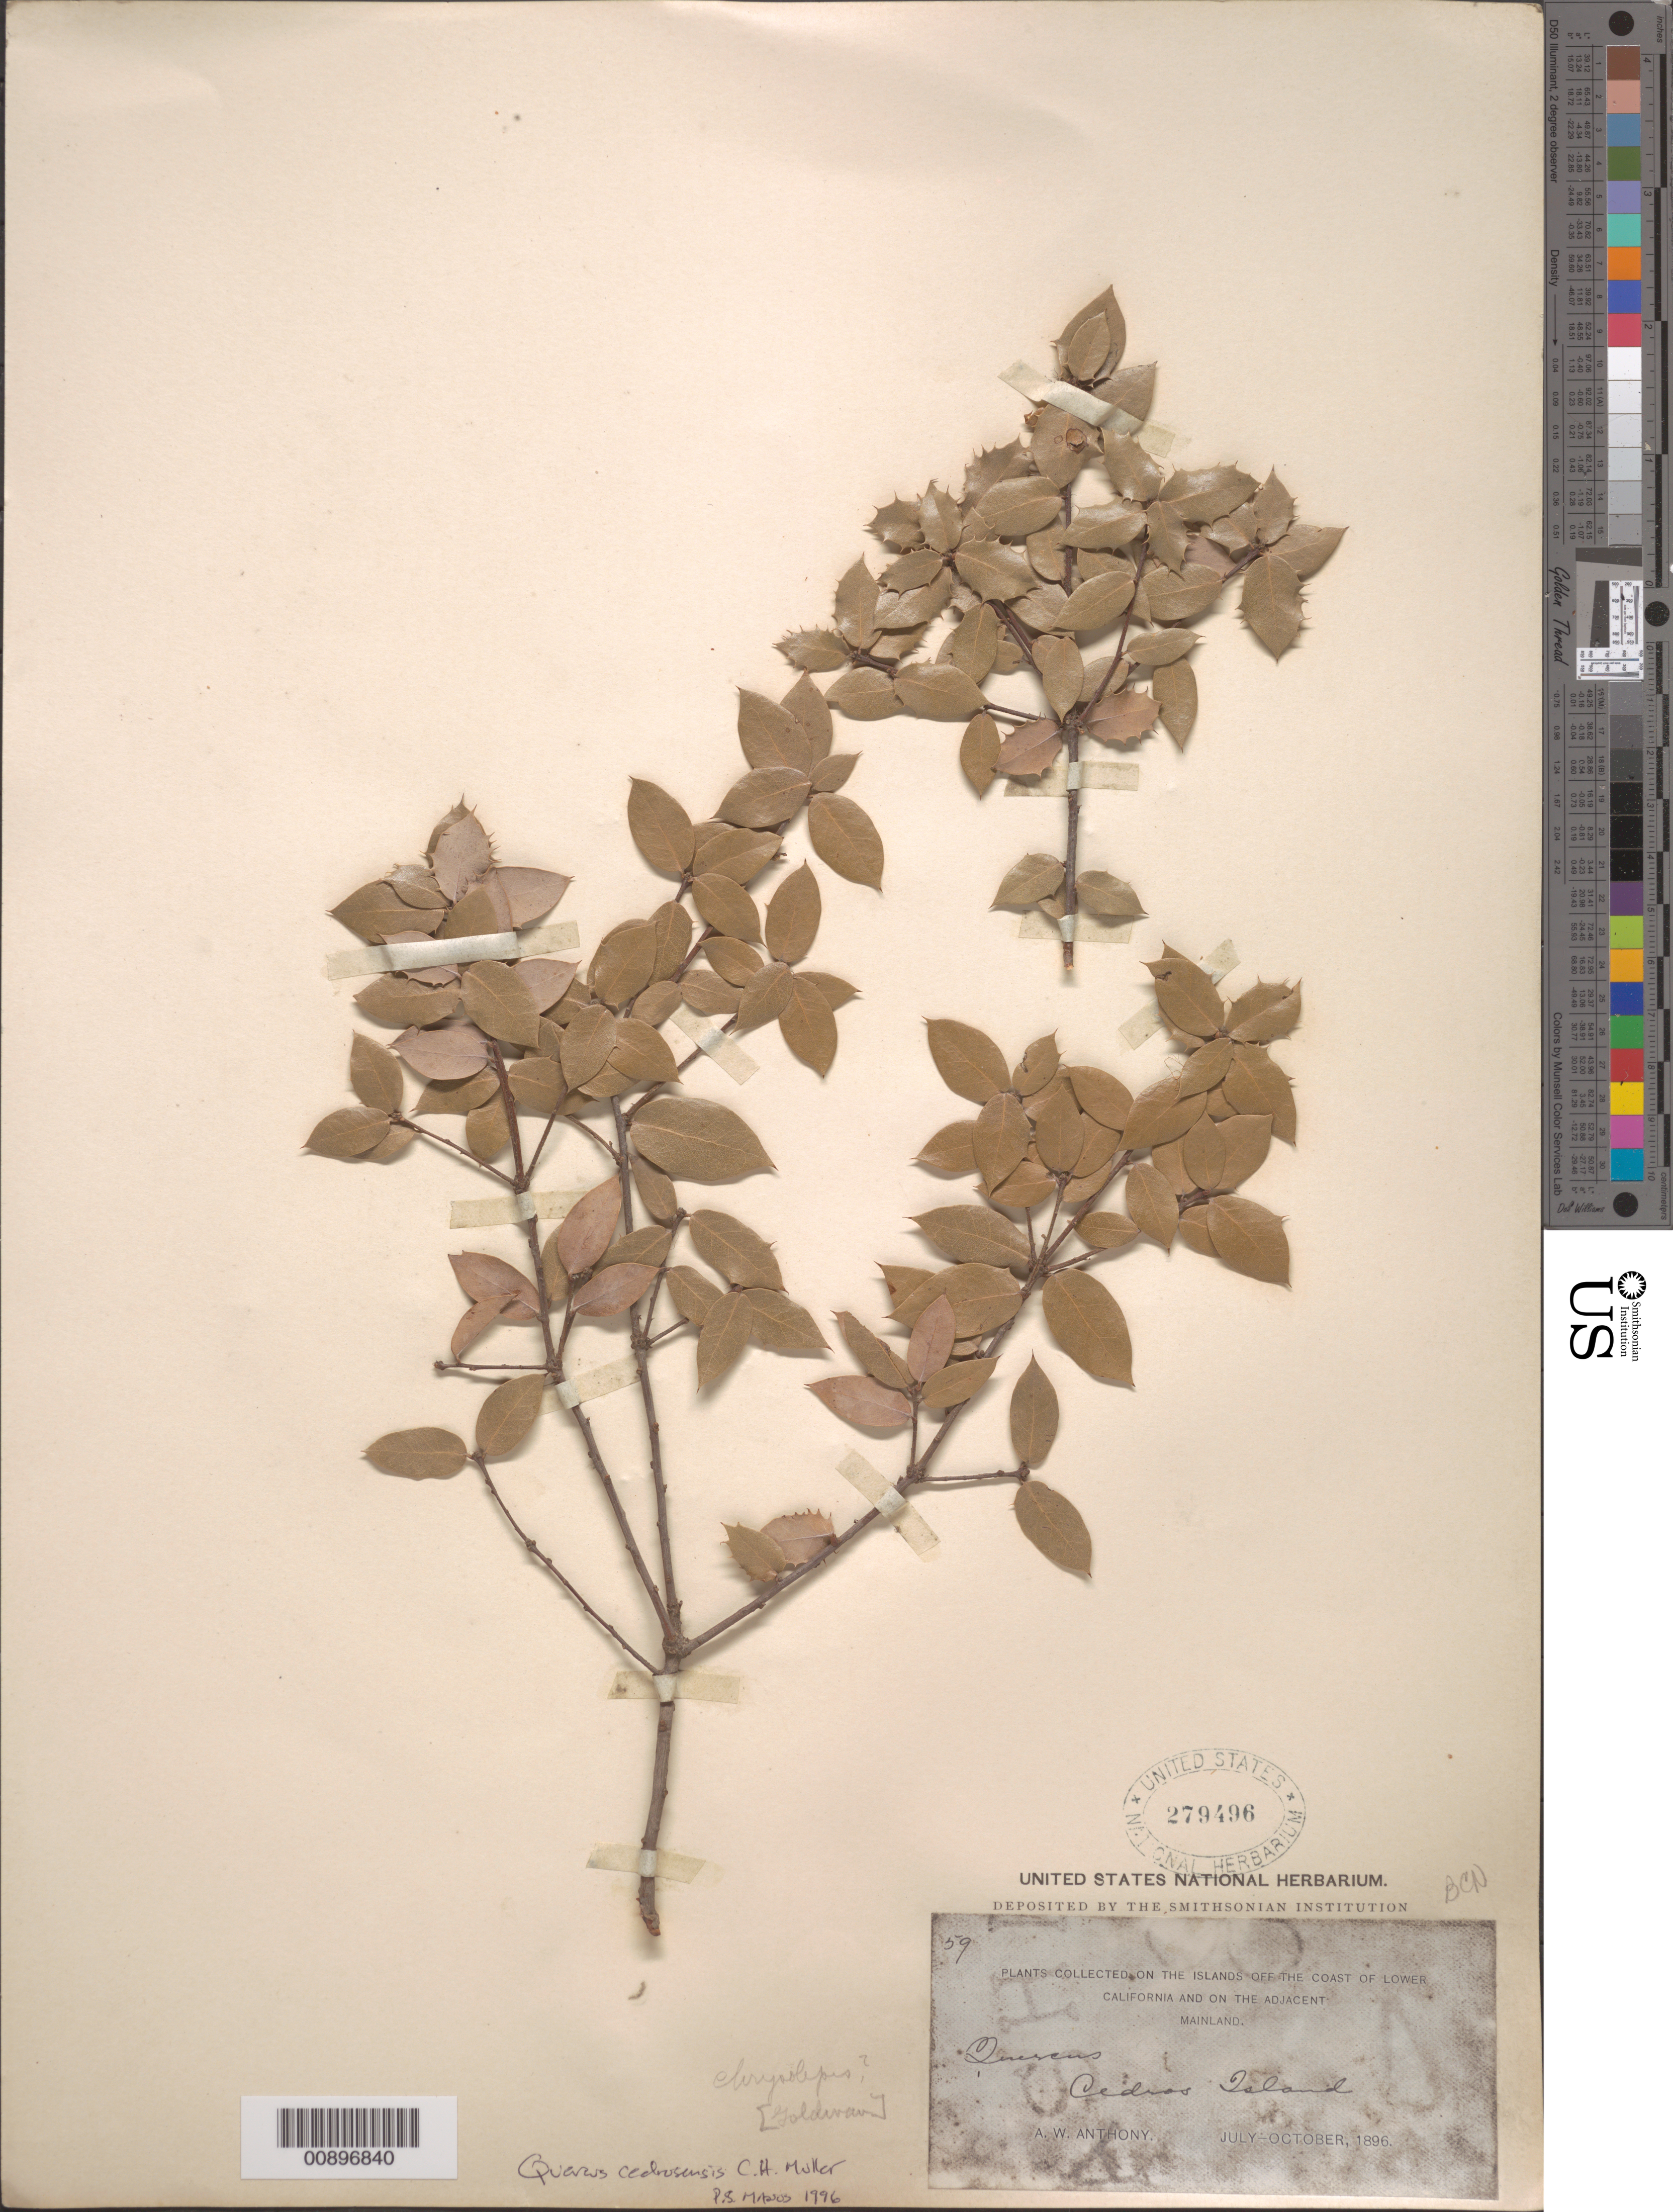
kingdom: Plantae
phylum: Tracheophyta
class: Magnoliopsida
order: Fagales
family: Fagaceae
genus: Quercus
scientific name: Quercus cedrosensis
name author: C.H. Mull.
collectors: A. W. Anthony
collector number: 59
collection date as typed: Jul 1896 to -- Oct 1896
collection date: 1896-07/1896-10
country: Mexico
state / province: Baja California Norte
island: Cedros I.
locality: Cedros Island.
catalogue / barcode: US 279496